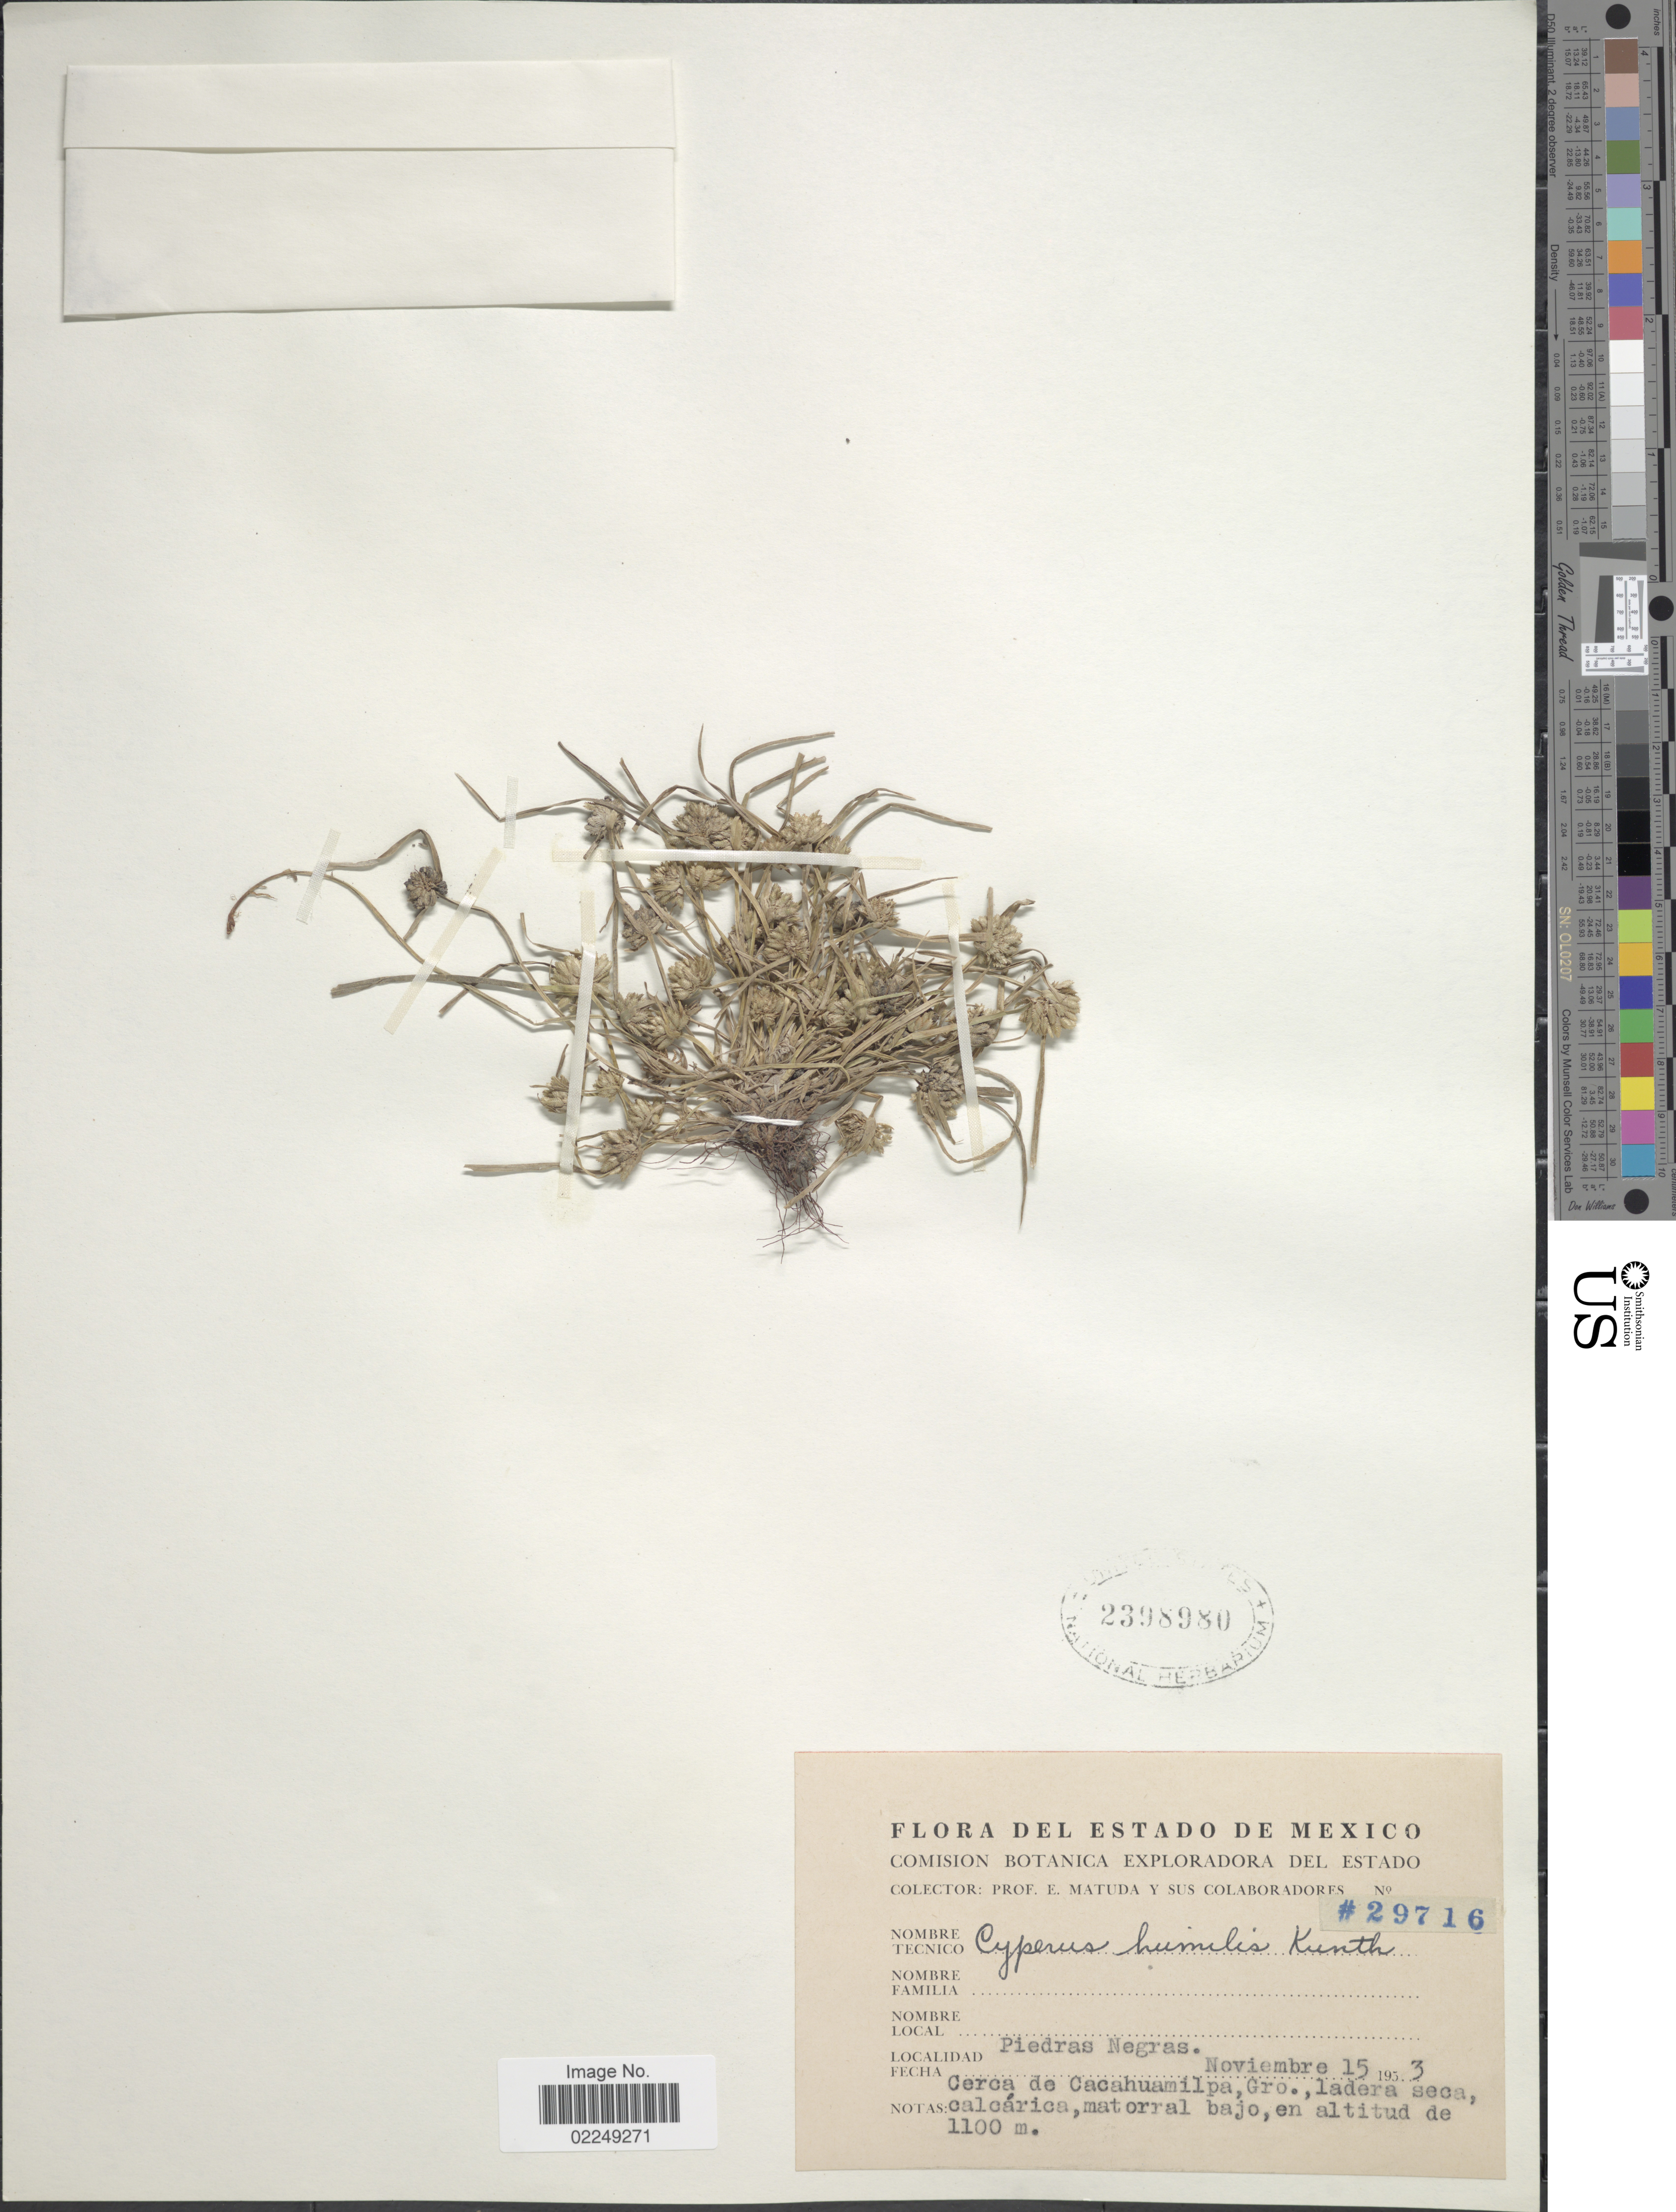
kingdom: Plantae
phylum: Tracheophyta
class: Liliopsida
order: Poales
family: Cyperaceae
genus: Cyperus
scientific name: Cyperus humilis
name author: Kunth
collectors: E. Matuda & Sus Colaboradores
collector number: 29716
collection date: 1953-11-15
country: Mexico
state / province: Guerrero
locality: Del Estado de Mexico, Piedras Negras, Cerca de Cacahuamilpa, Gro.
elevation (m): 1100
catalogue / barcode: US 2398980